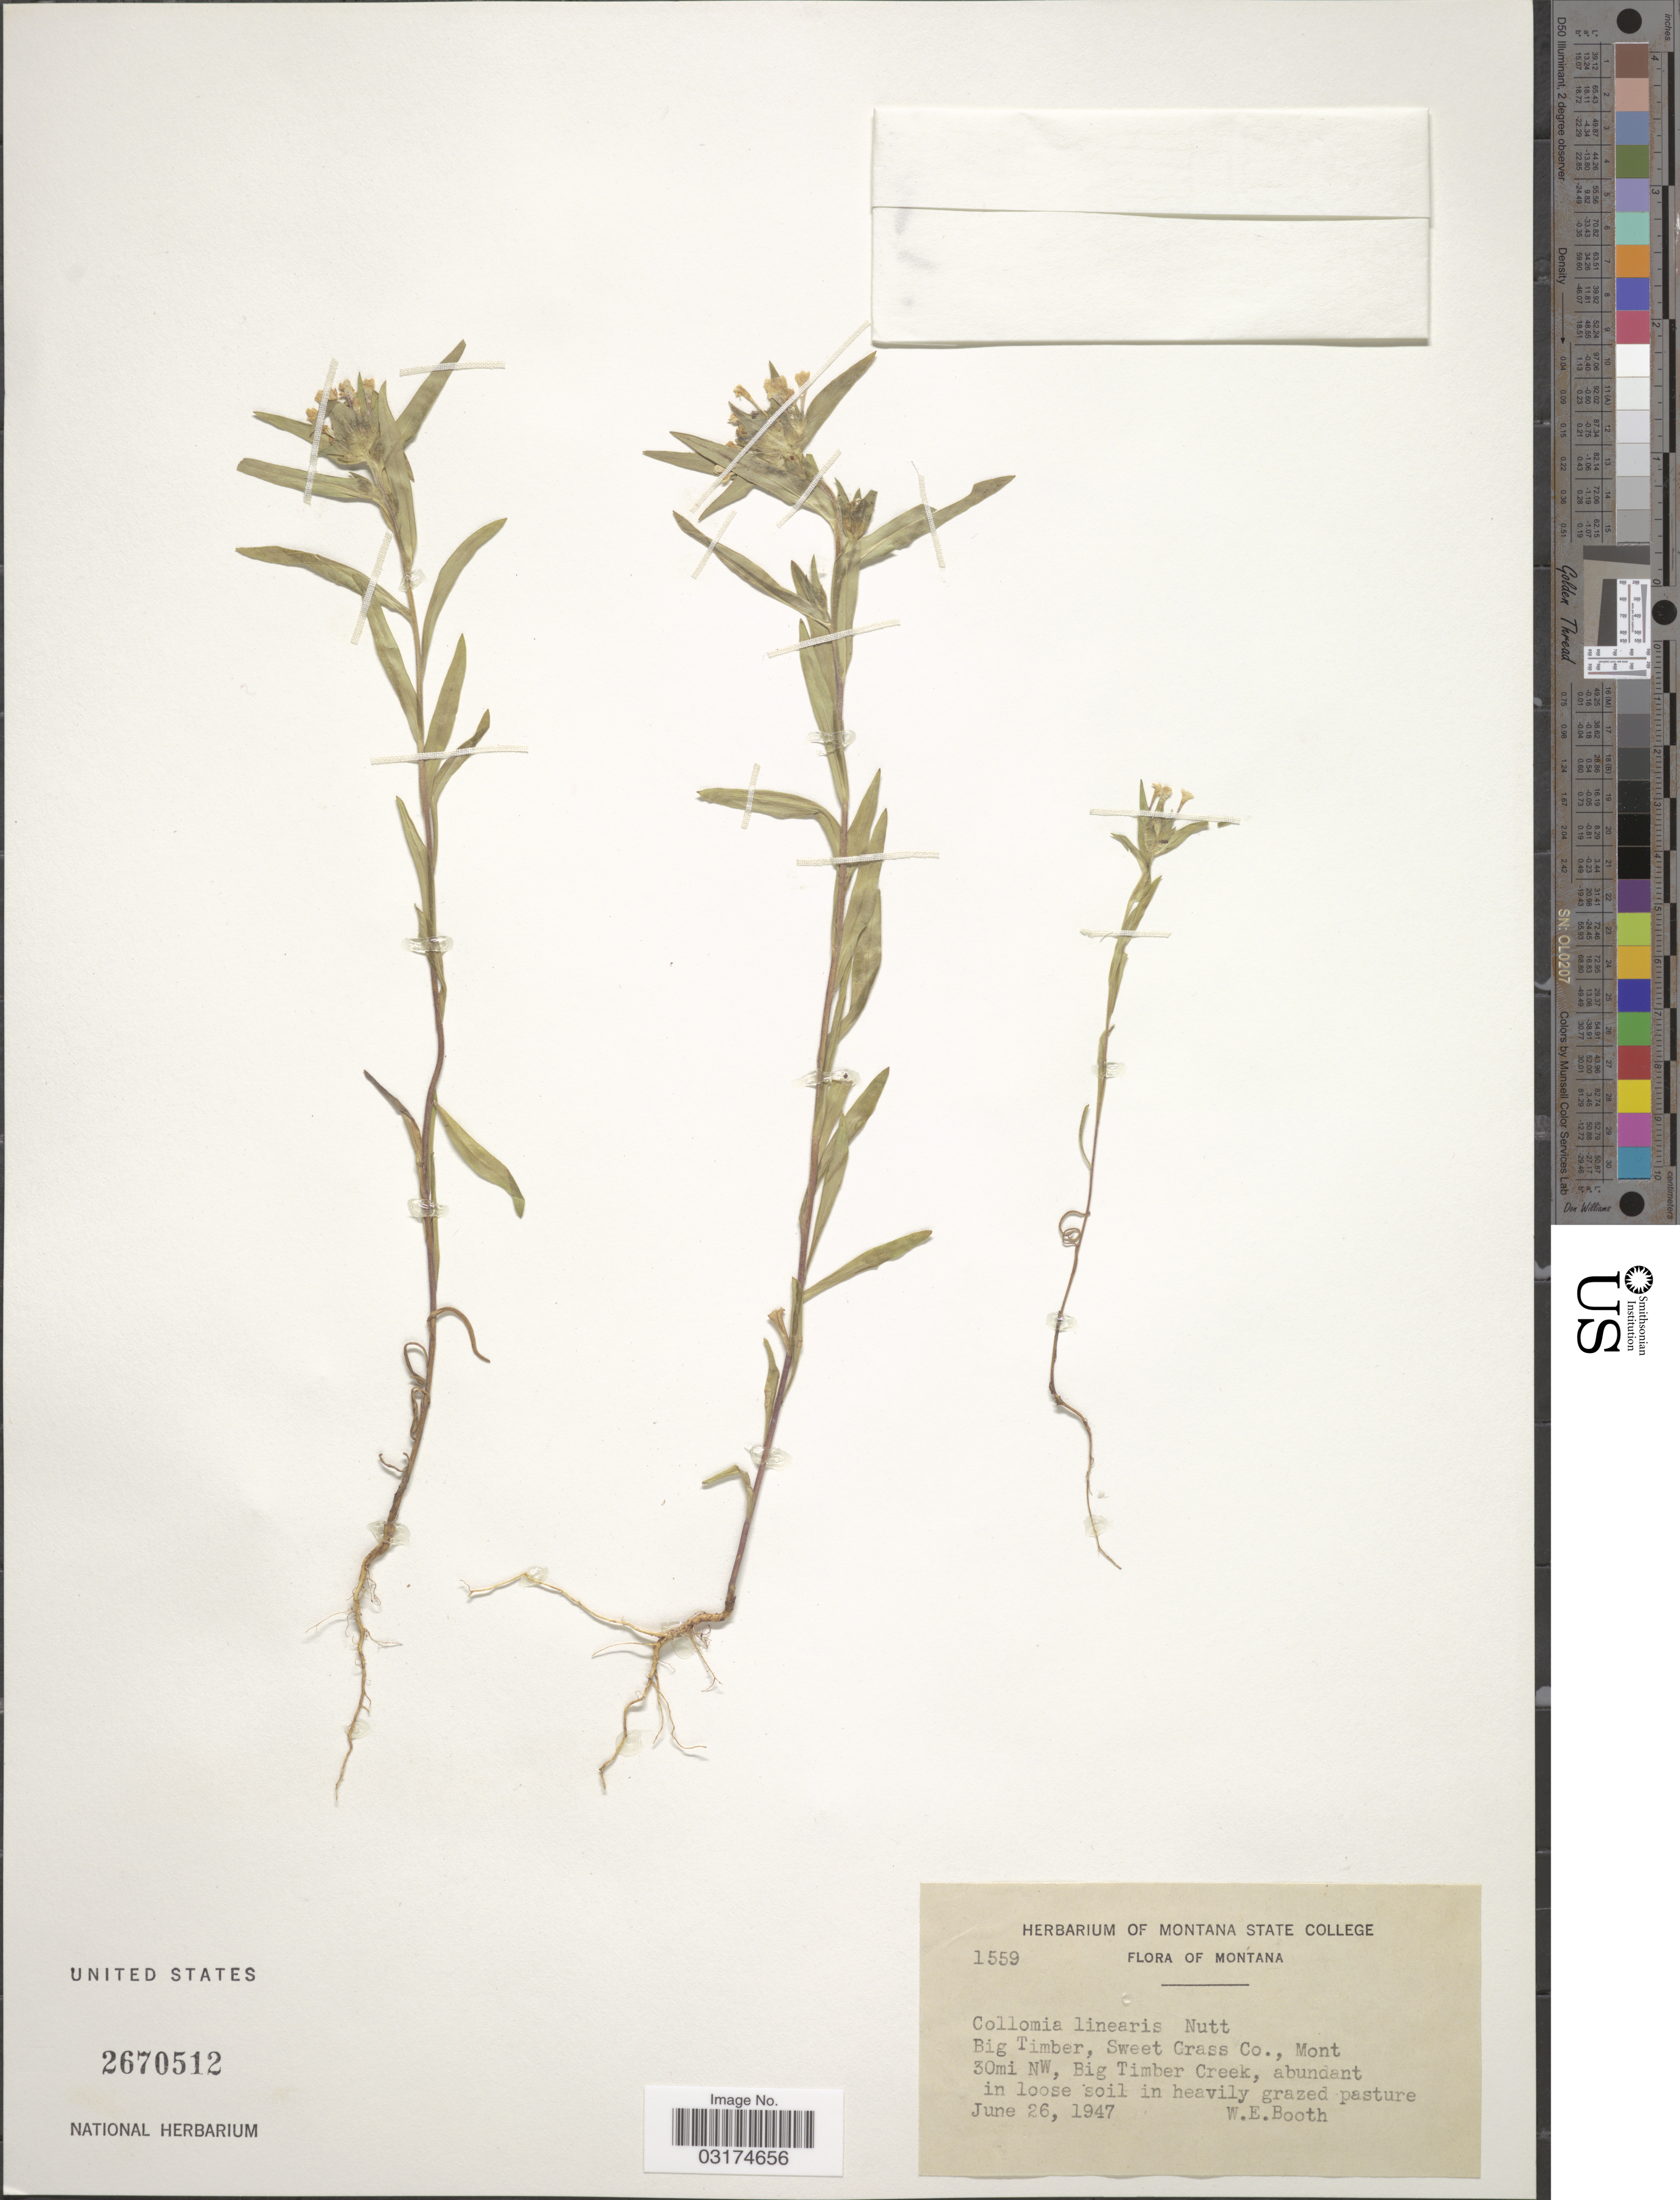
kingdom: Plantae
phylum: Tracheophyta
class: Magnoliopsida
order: Ericales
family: Polemoniaceae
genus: Collomia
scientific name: Collomia linearis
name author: Nutt.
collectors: W. Booth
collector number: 1559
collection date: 1947-06-26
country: United States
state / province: Montana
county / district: Sweet Grass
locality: Big Timber, 30 mi. NW, Big Timber Creek.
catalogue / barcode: US 2670512